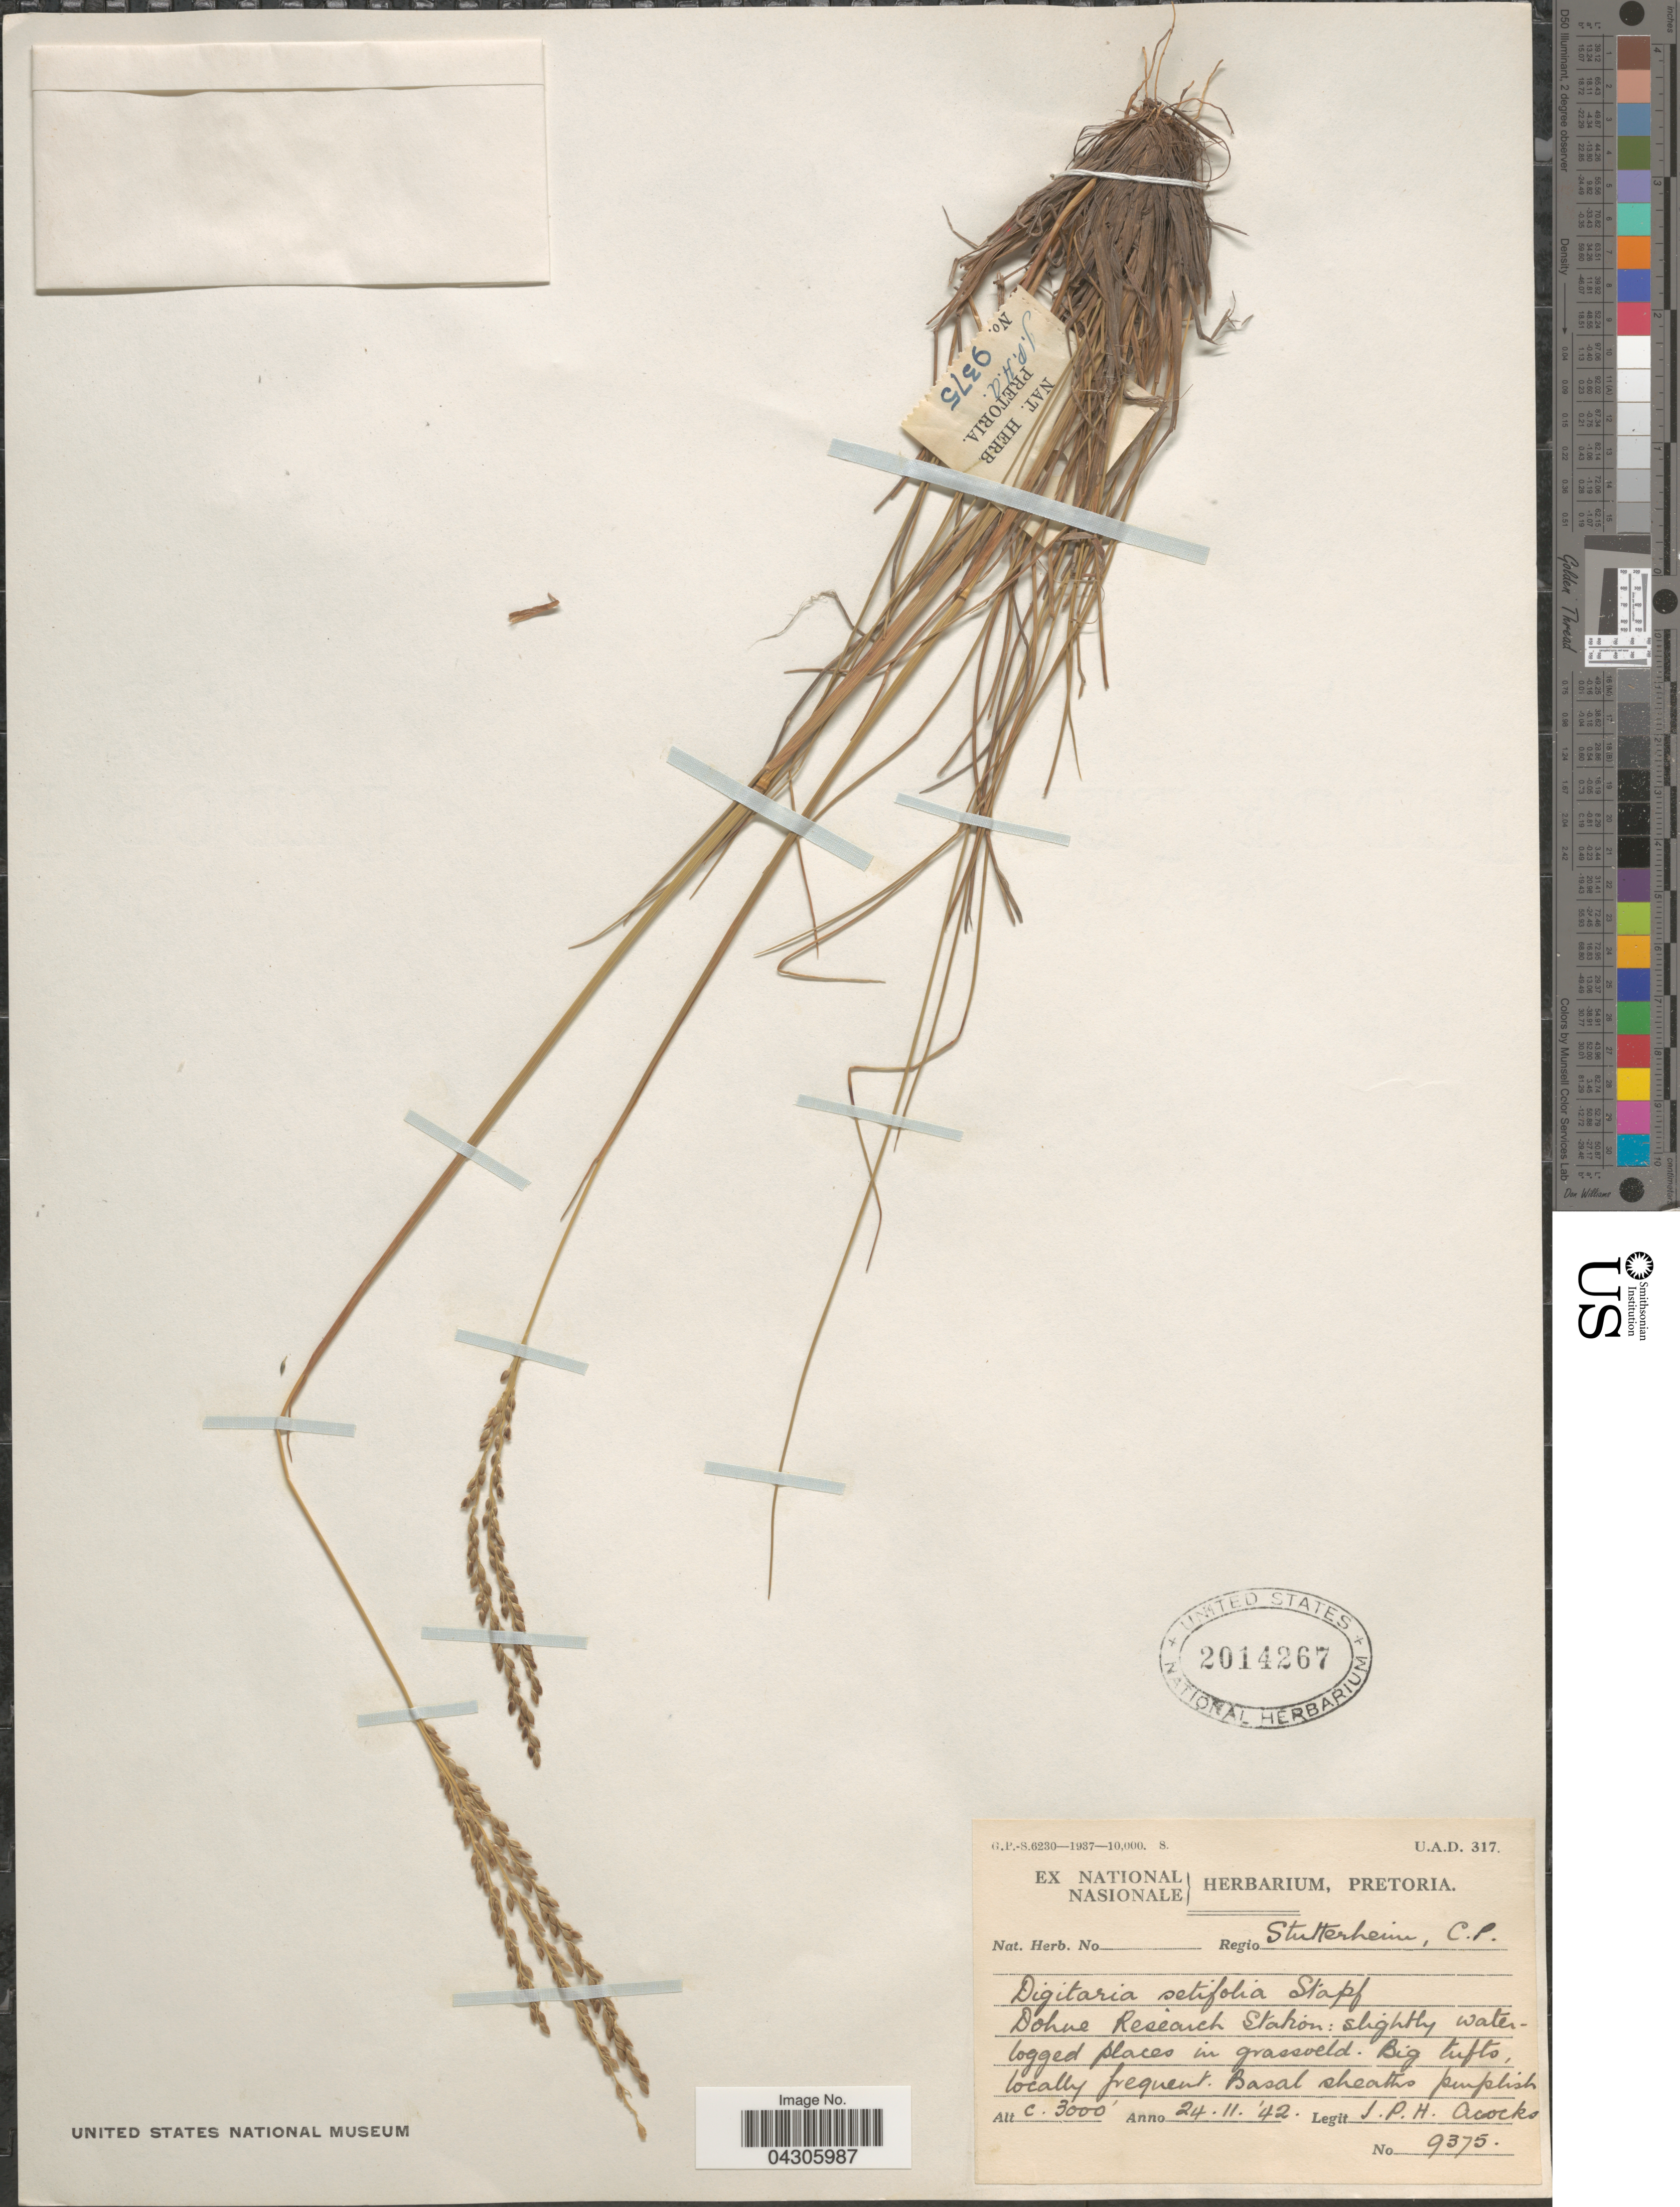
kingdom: Plantae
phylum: Tracheophyta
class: Liliopsida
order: Poales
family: Poaceae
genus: Digitaria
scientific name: Digitaria setifolia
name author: Stapf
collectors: J. P. Acocks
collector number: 9375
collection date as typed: Transcribed d/m/y: 24/11/42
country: South Africa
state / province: Eastern Cape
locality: Regio Stutterheim. Dohne Research Station: slightly water-logged places in grassveld.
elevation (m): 914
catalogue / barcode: US 2014267